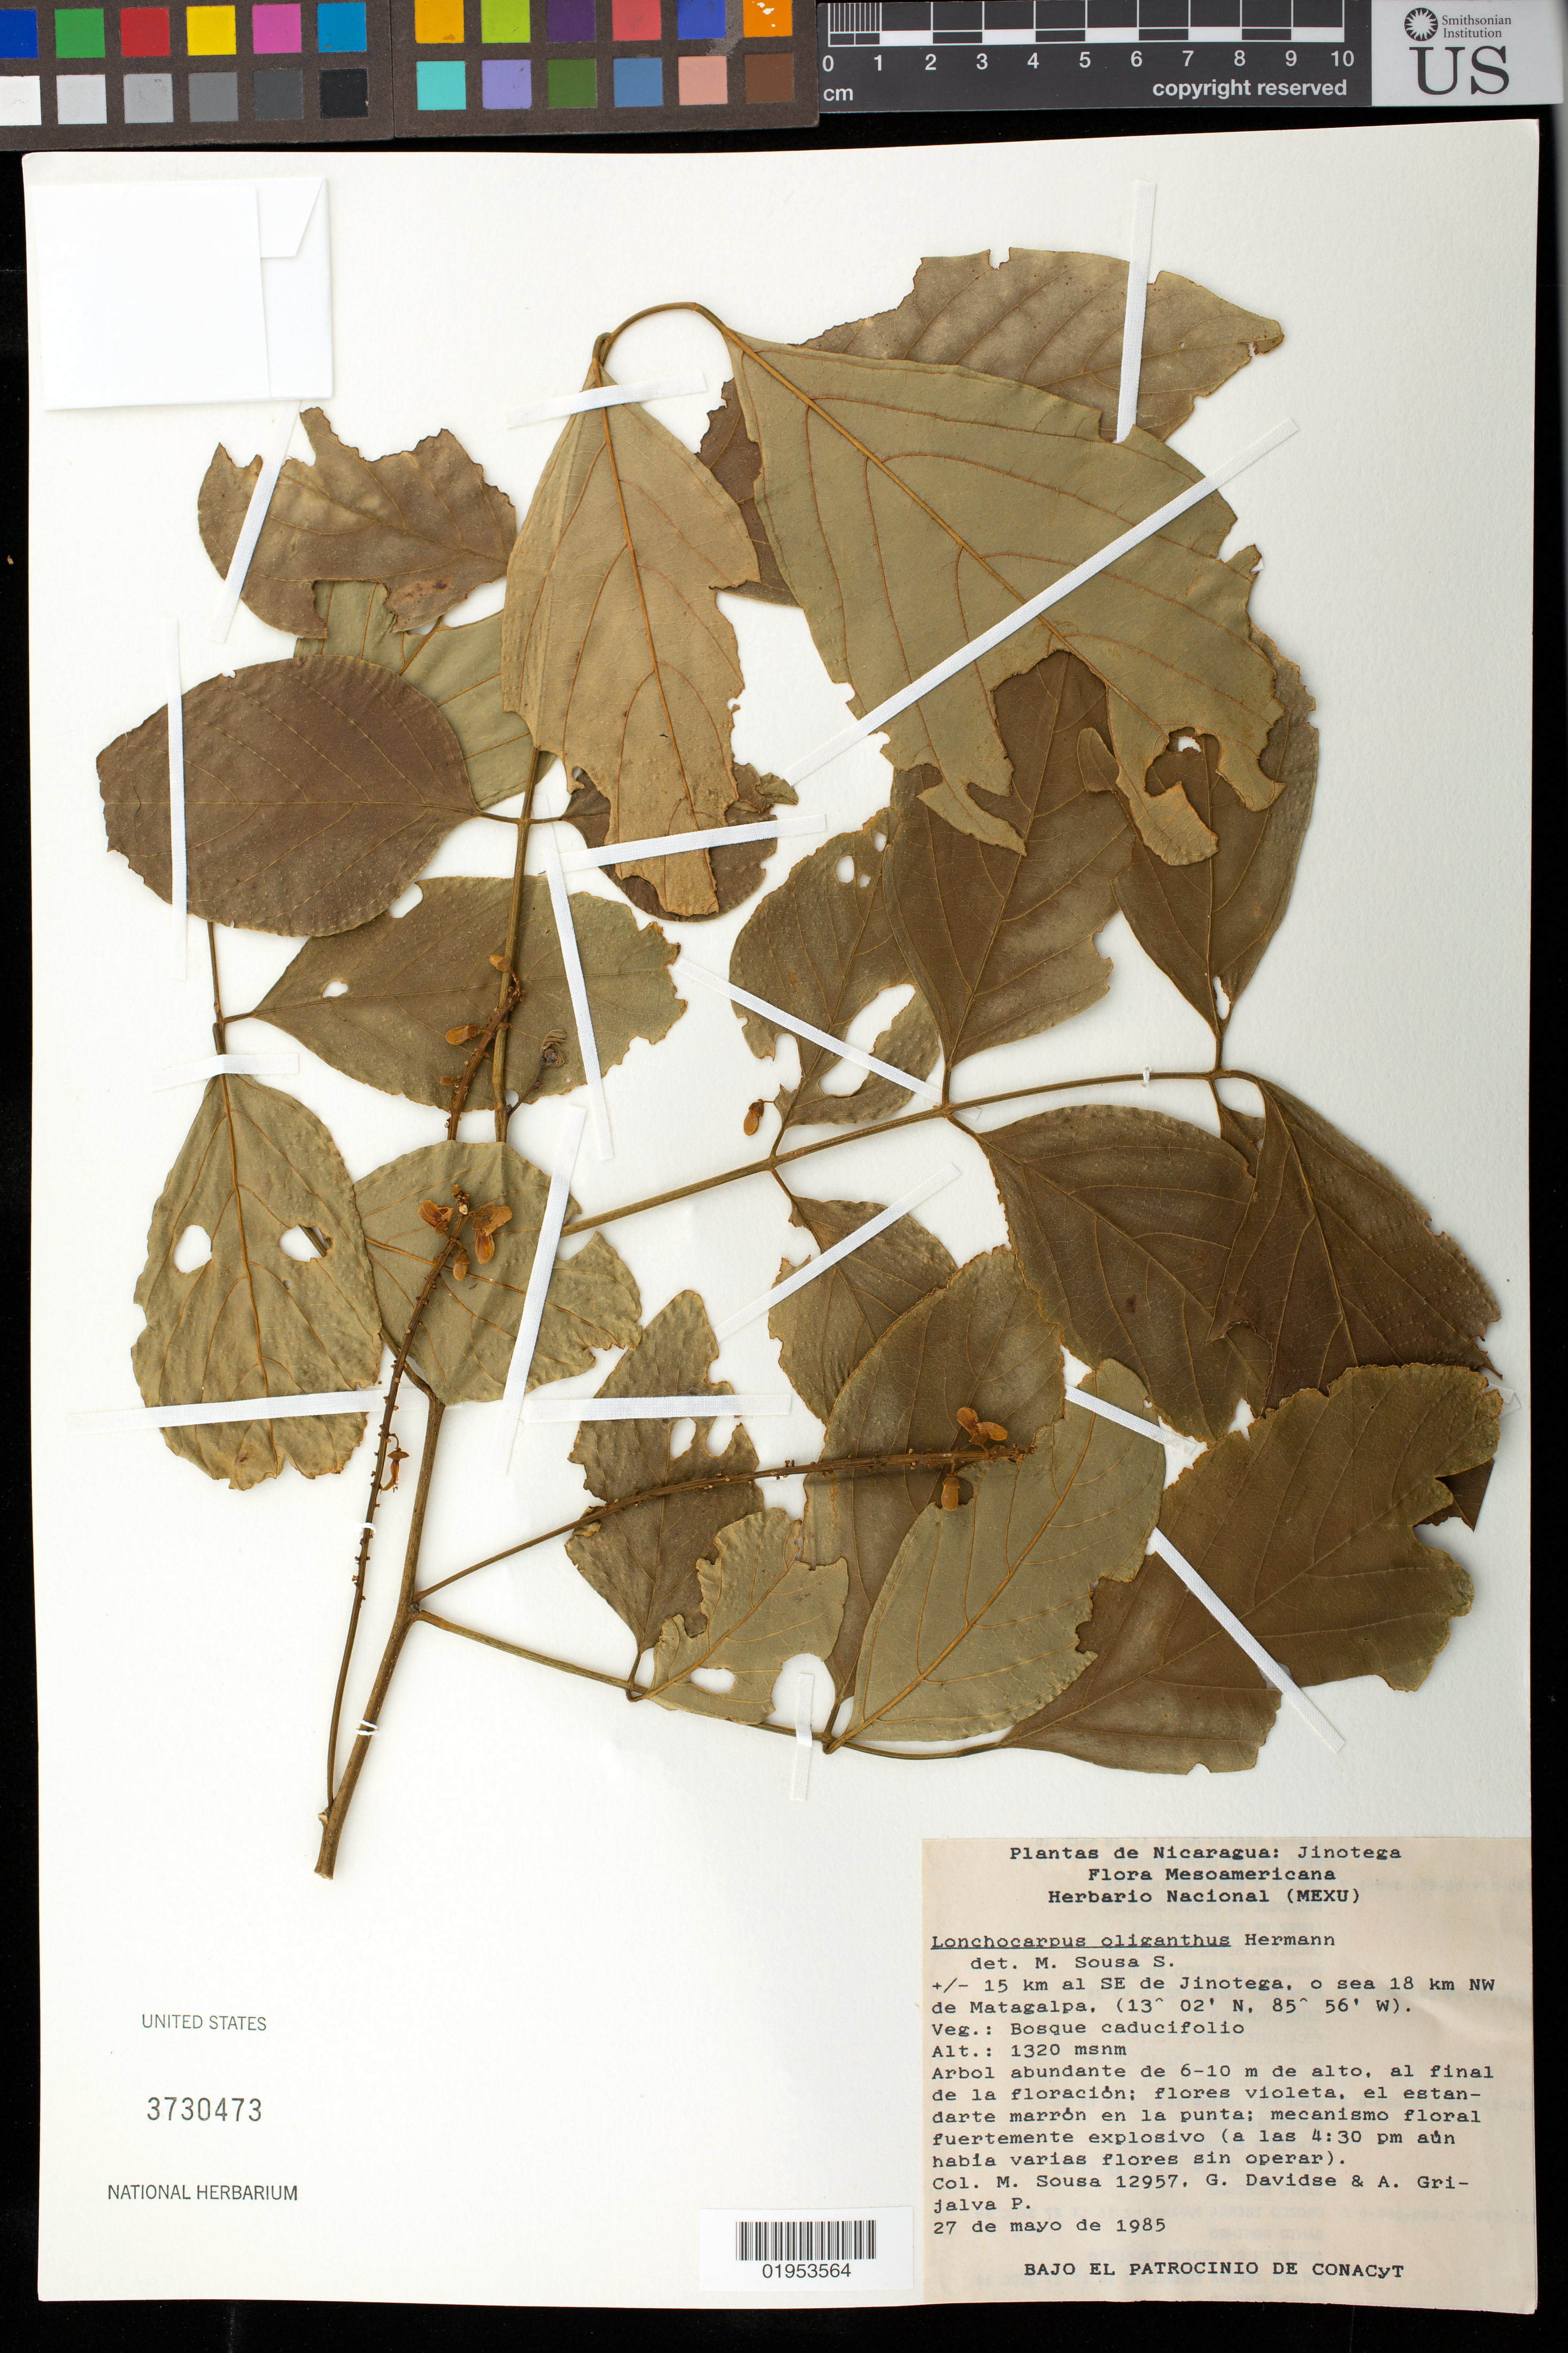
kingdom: Plantae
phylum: Tracheophyta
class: Magnoliopsida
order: Fabales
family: Fabaceae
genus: Lonchocarpus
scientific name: Lonchocarpus oliganthus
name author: F.J. Herm.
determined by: Sousa S., Mario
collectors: M. Sousa S., G. Davidse & A. Grijalva P.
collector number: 12957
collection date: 1985-05-27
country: Nicaragua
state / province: Jinotega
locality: ± 15 km al SE de Jinotega , o sea 18 km NW de Matagalpa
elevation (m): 1320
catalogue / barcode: US 3730473